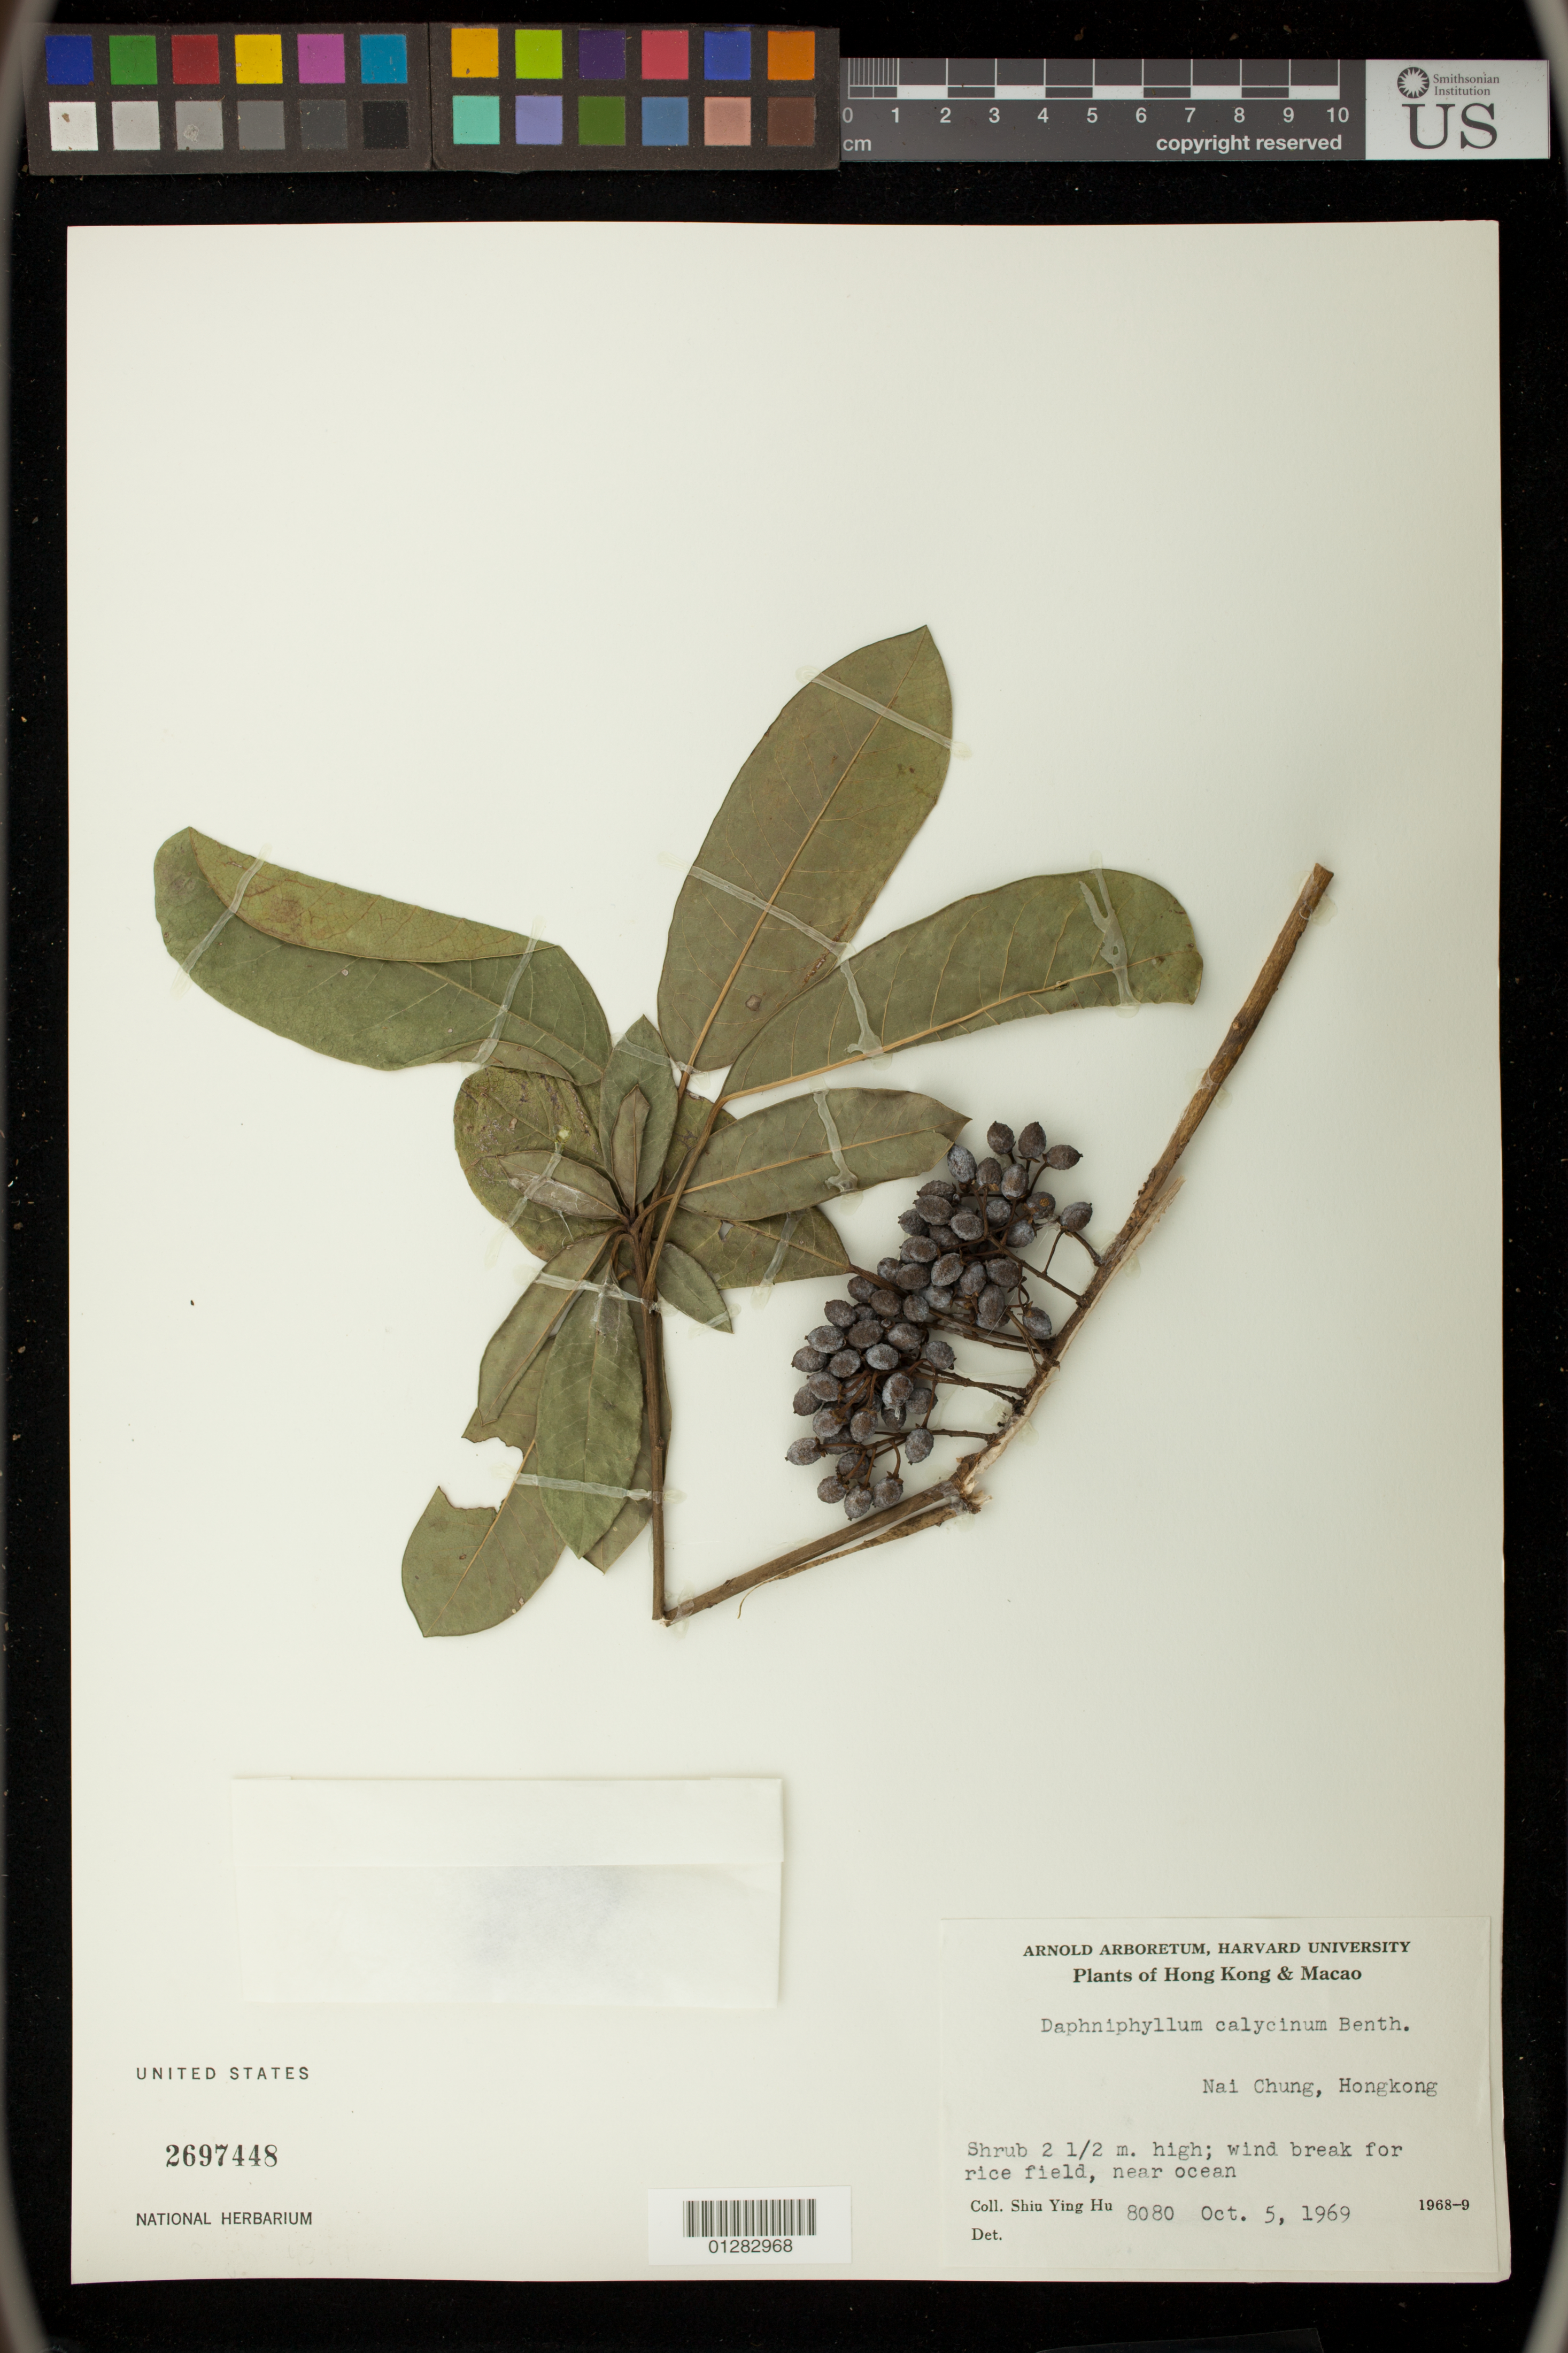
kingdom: Plantae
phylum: Tracheophyta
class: Magnoliopsida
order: Saxifragales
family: Daphniphyllaceae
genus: Daphniphyllum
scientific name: Daphniphyllum calycinum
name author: Benth.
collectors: Y. Shiu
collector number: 8080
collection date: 1969-10-05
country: China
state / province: Hong Kong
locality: Nai Chung, Wanchai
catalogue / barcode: US 2697448